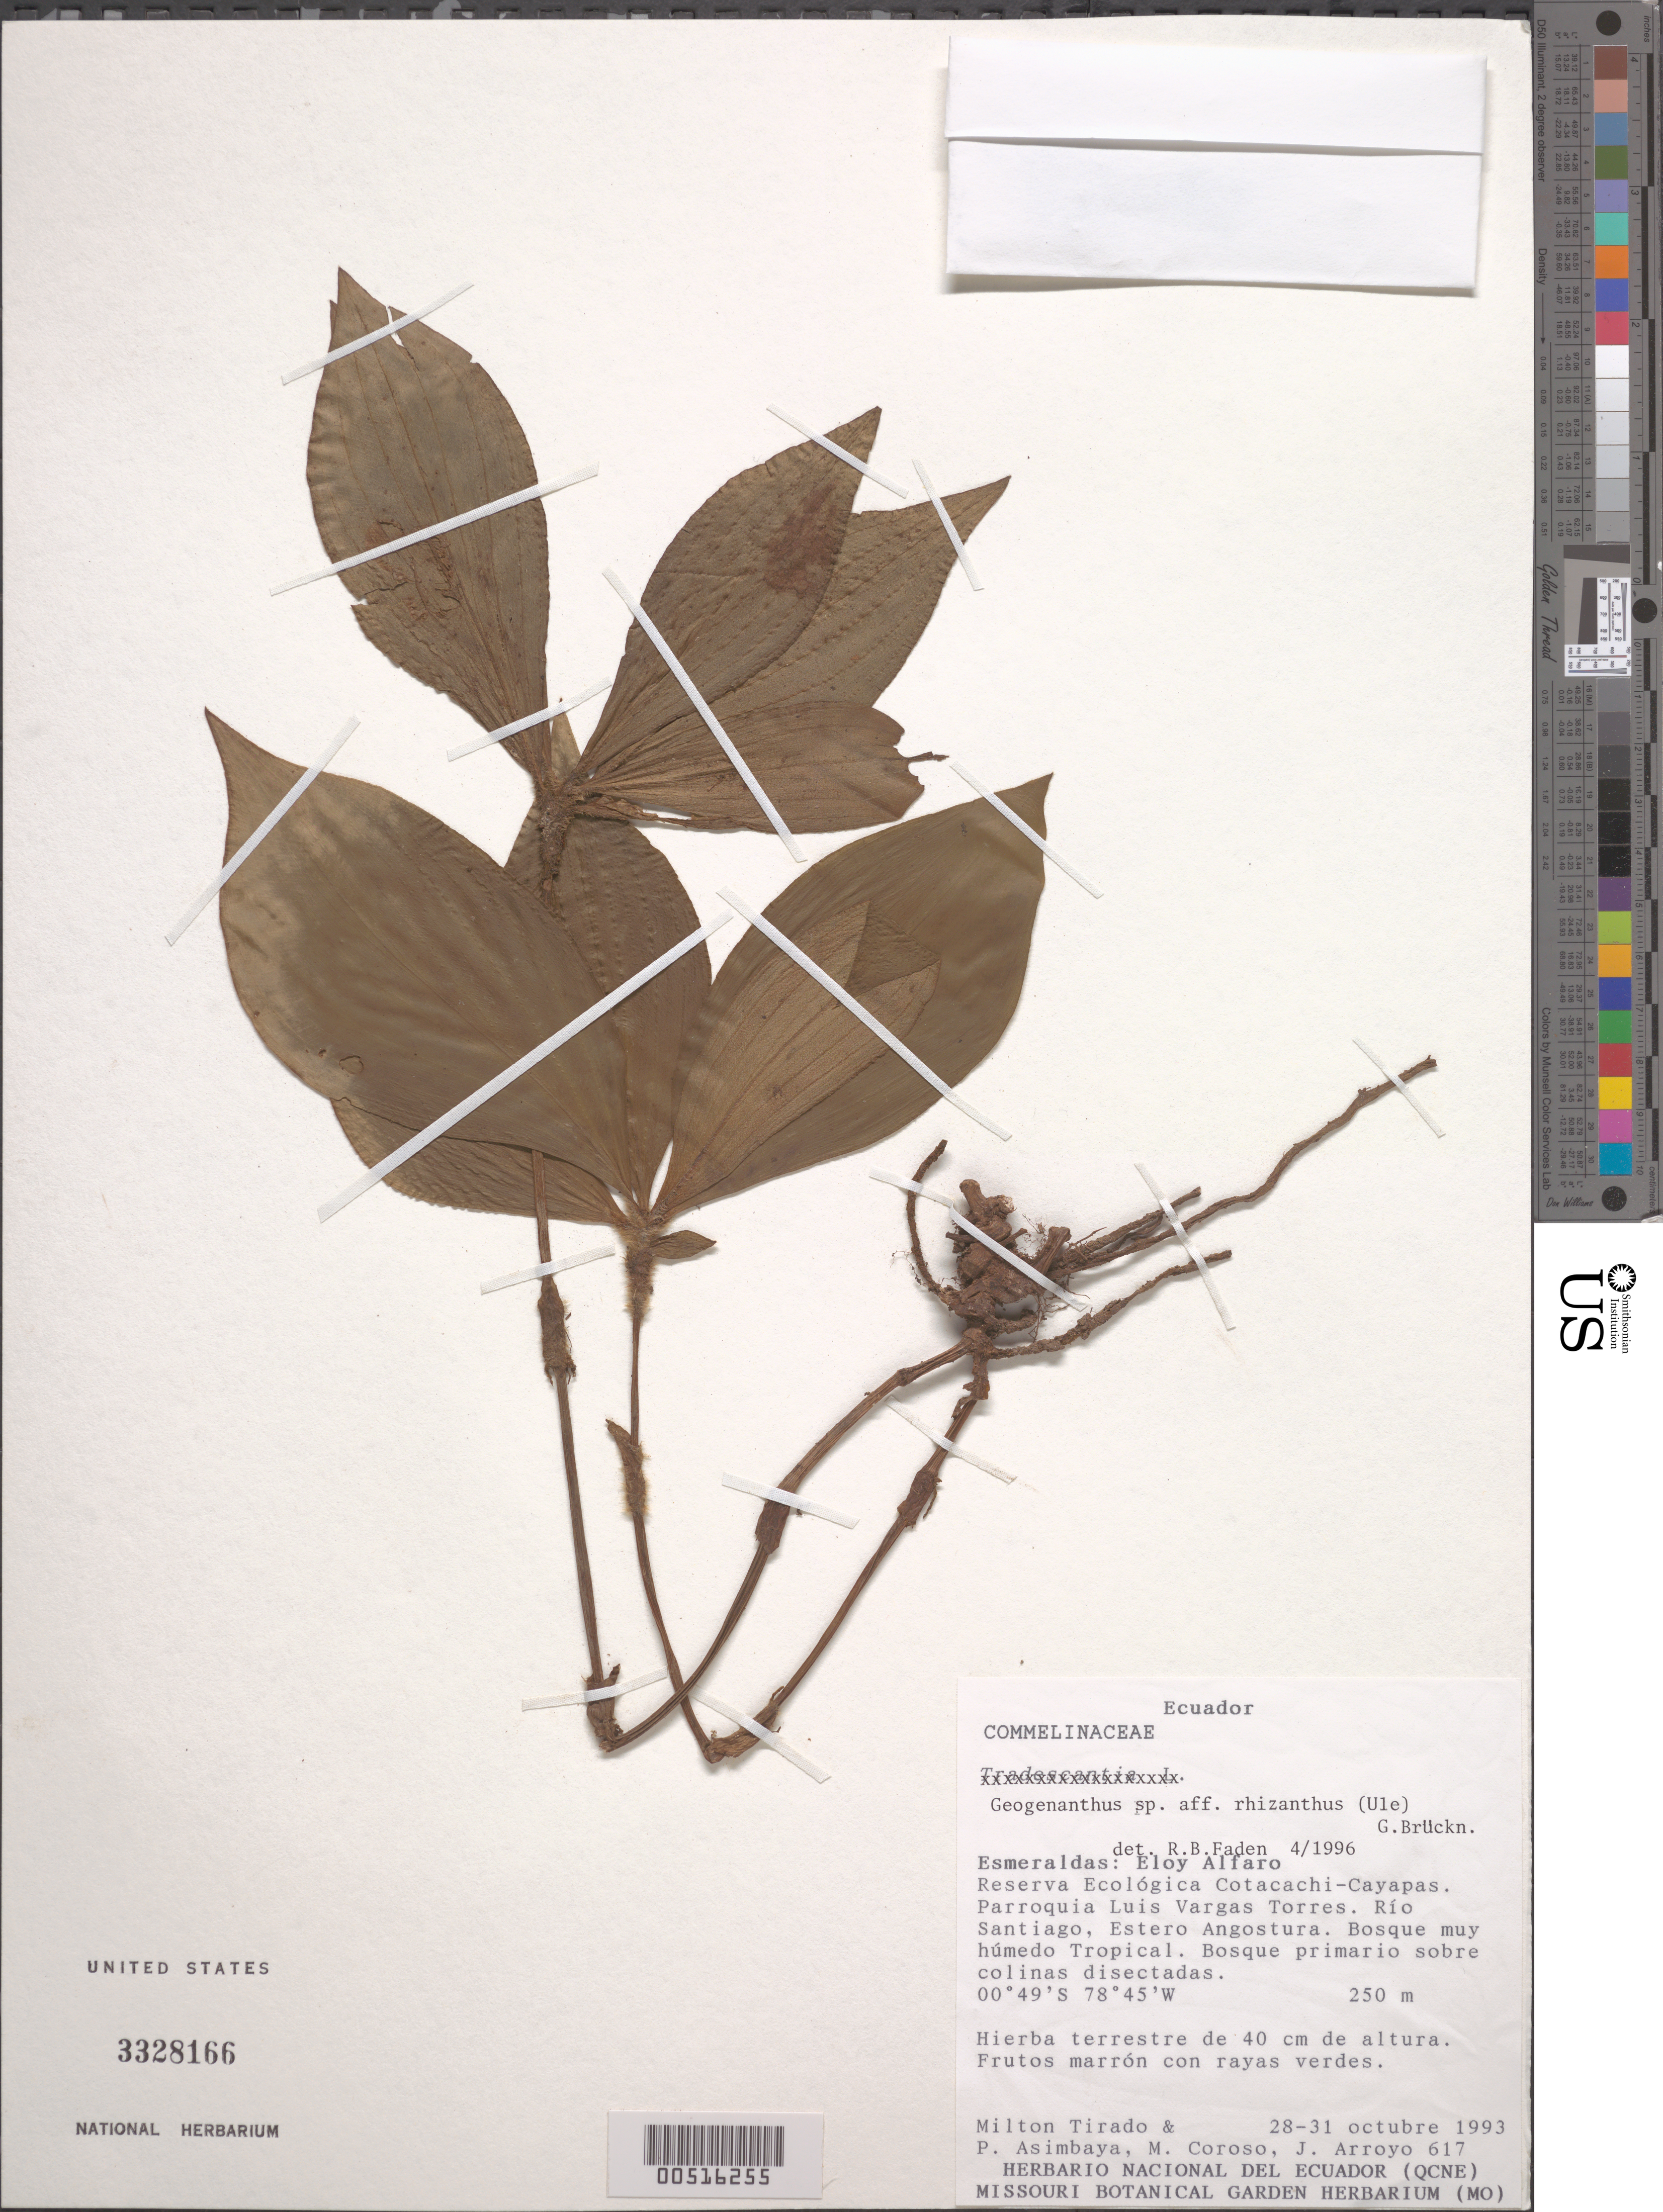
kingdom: Plantae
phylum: Tracheophyta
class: Liliopsida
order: Commelinales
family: Commelinaceae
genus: Geogenanthus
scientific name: Geogenanthus rhizanthus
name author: (Ule) G. Brückn.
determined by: Faden, Robert B., (US), Smithsonian Institution - National Museum of Natural History (UNITED STATES)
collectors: M. Tirado, P. Asimbaya, M. Coroso & J. Arroyo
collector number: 617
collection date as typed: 28 Oct 1993 to 31 Oct 1993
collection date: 1993-10-28/1993-10-31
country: Ecuador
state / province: Esmeraldas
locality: Eloy Alfaro, Cotacachi-Cayapas, Ecological Reserve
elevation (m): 250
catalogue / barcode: US 3328166